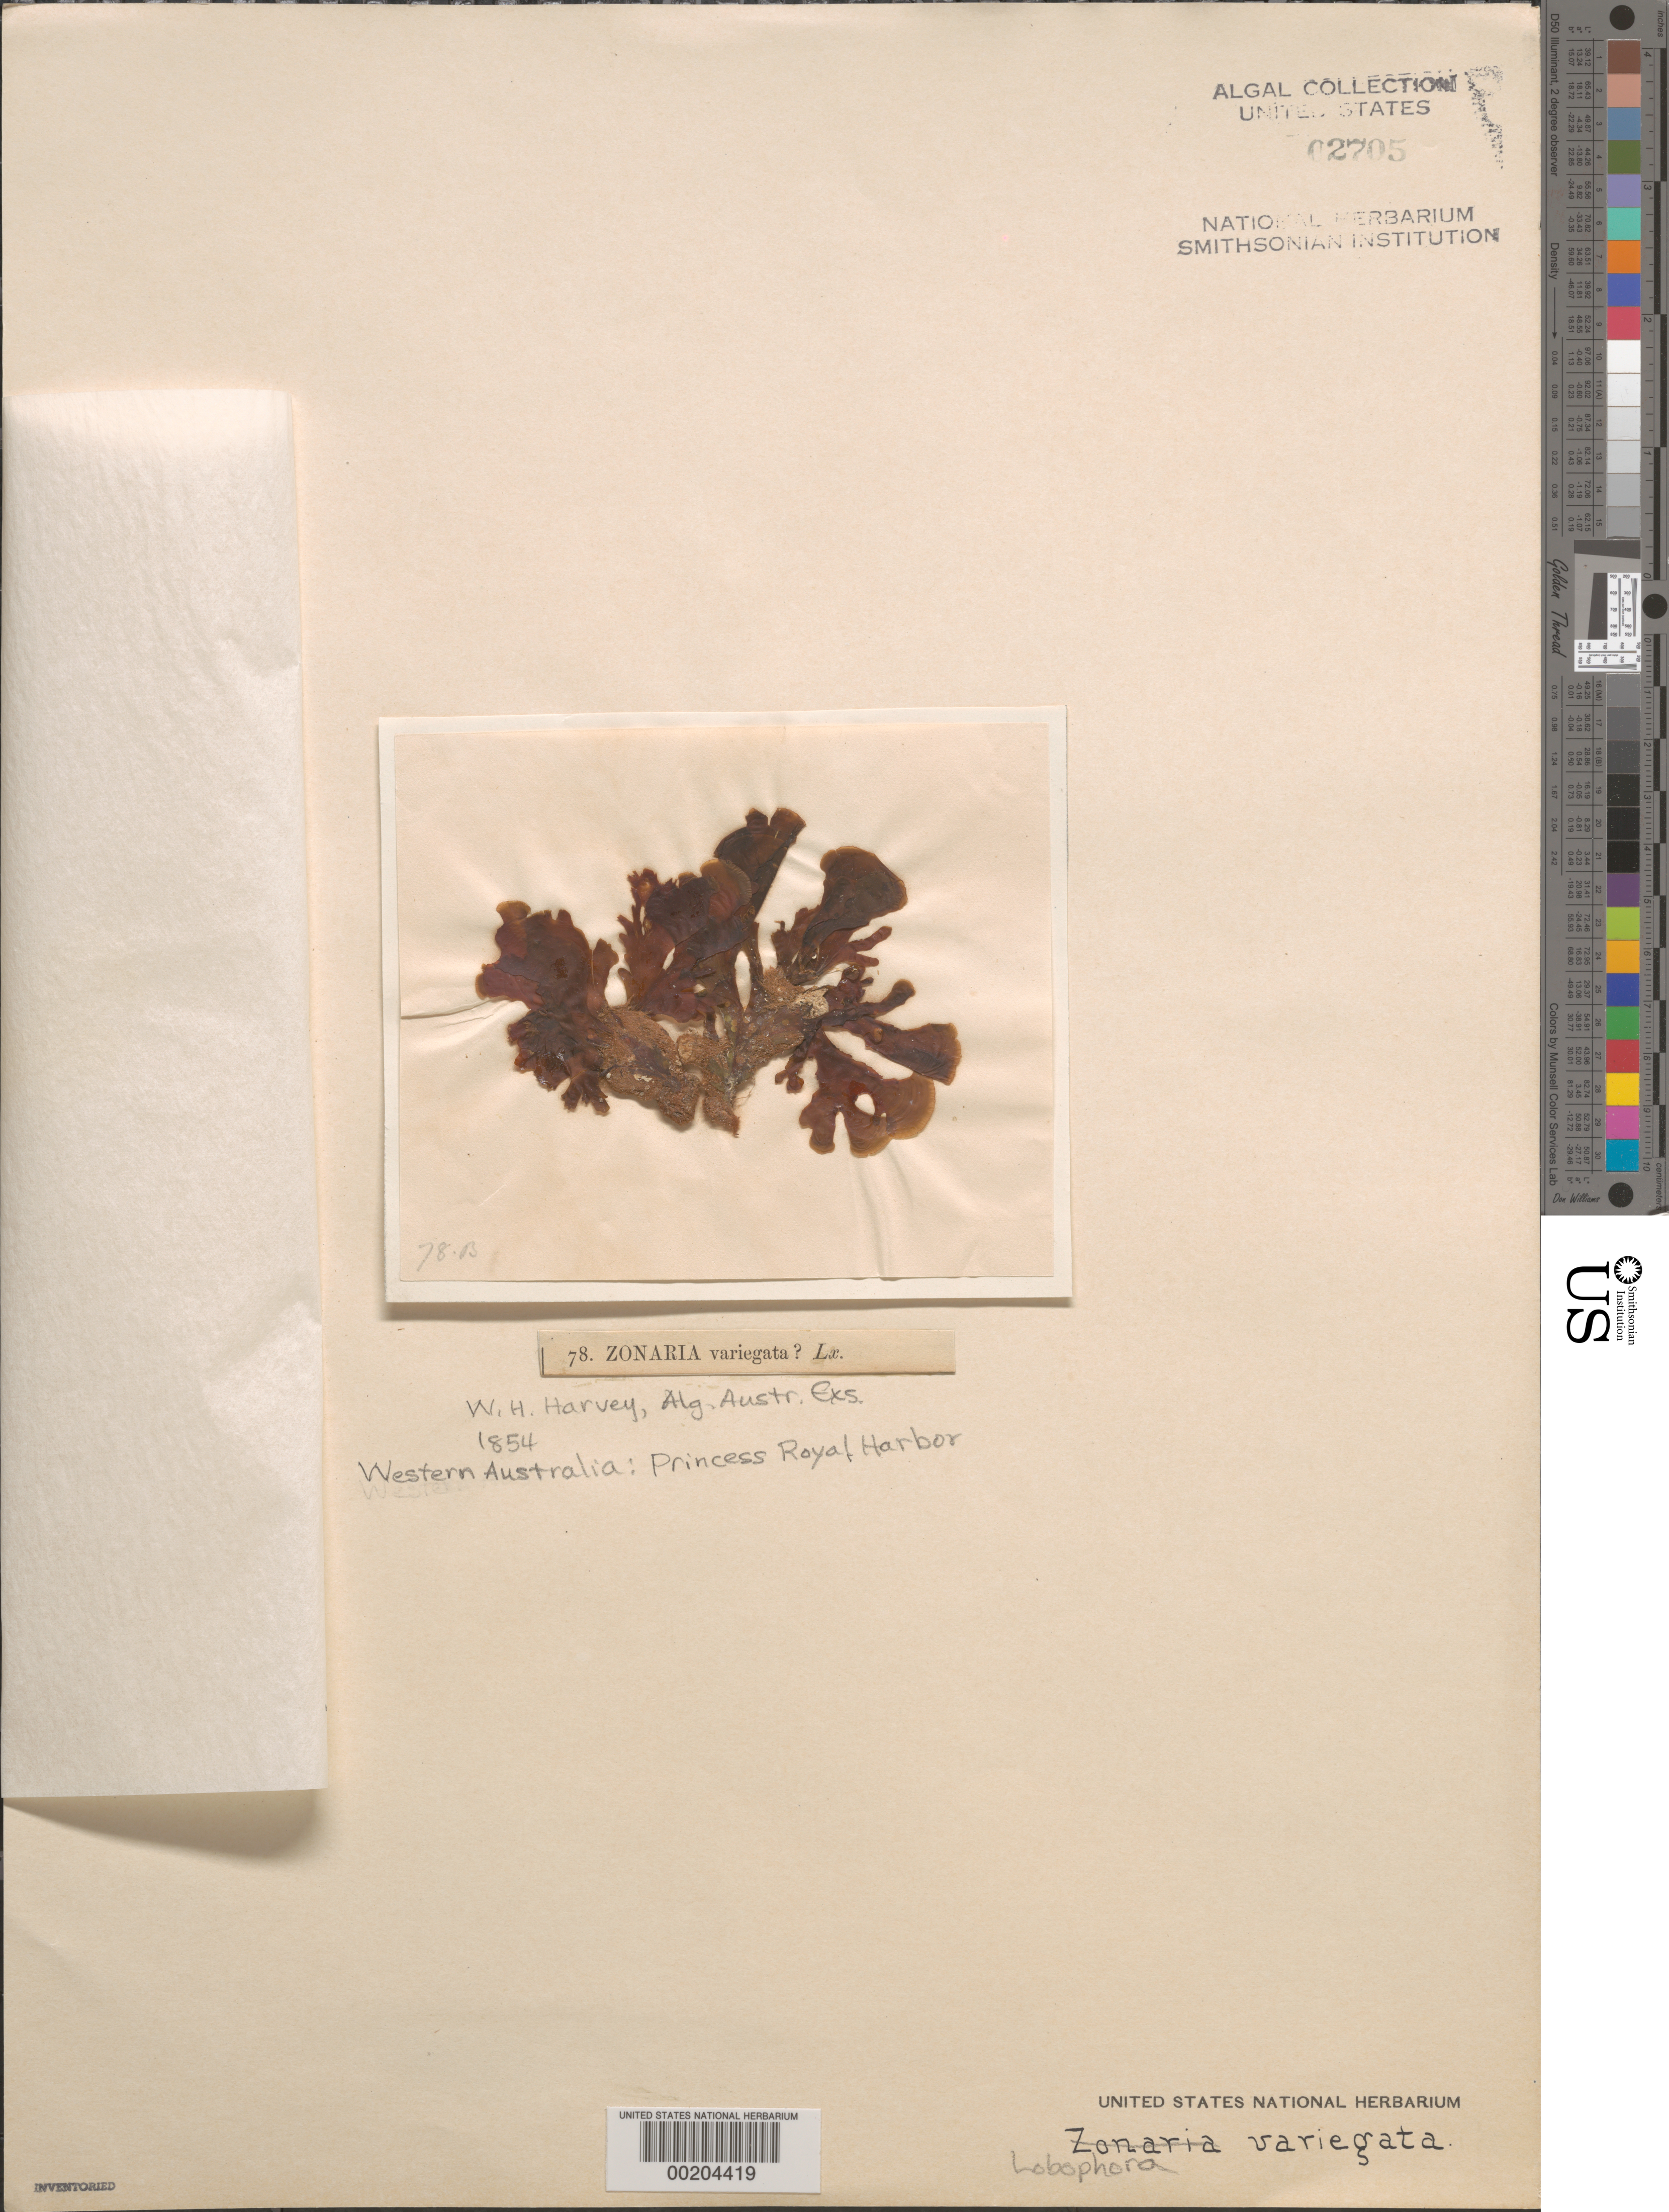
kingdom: Chromista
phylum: Ochrophyta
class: Phaeophyceae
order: Dictyotales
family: Dictyotaceae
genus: Lobophora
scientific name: Lobophora variegata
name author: (J.V.Lamouroux) Womersley & E.C. Oliveira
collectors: W. Harvey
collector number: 78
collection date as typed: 1854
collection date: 1854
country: Australia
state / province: Western Australia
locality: Princess Royal Harbor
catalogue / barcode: US 2705